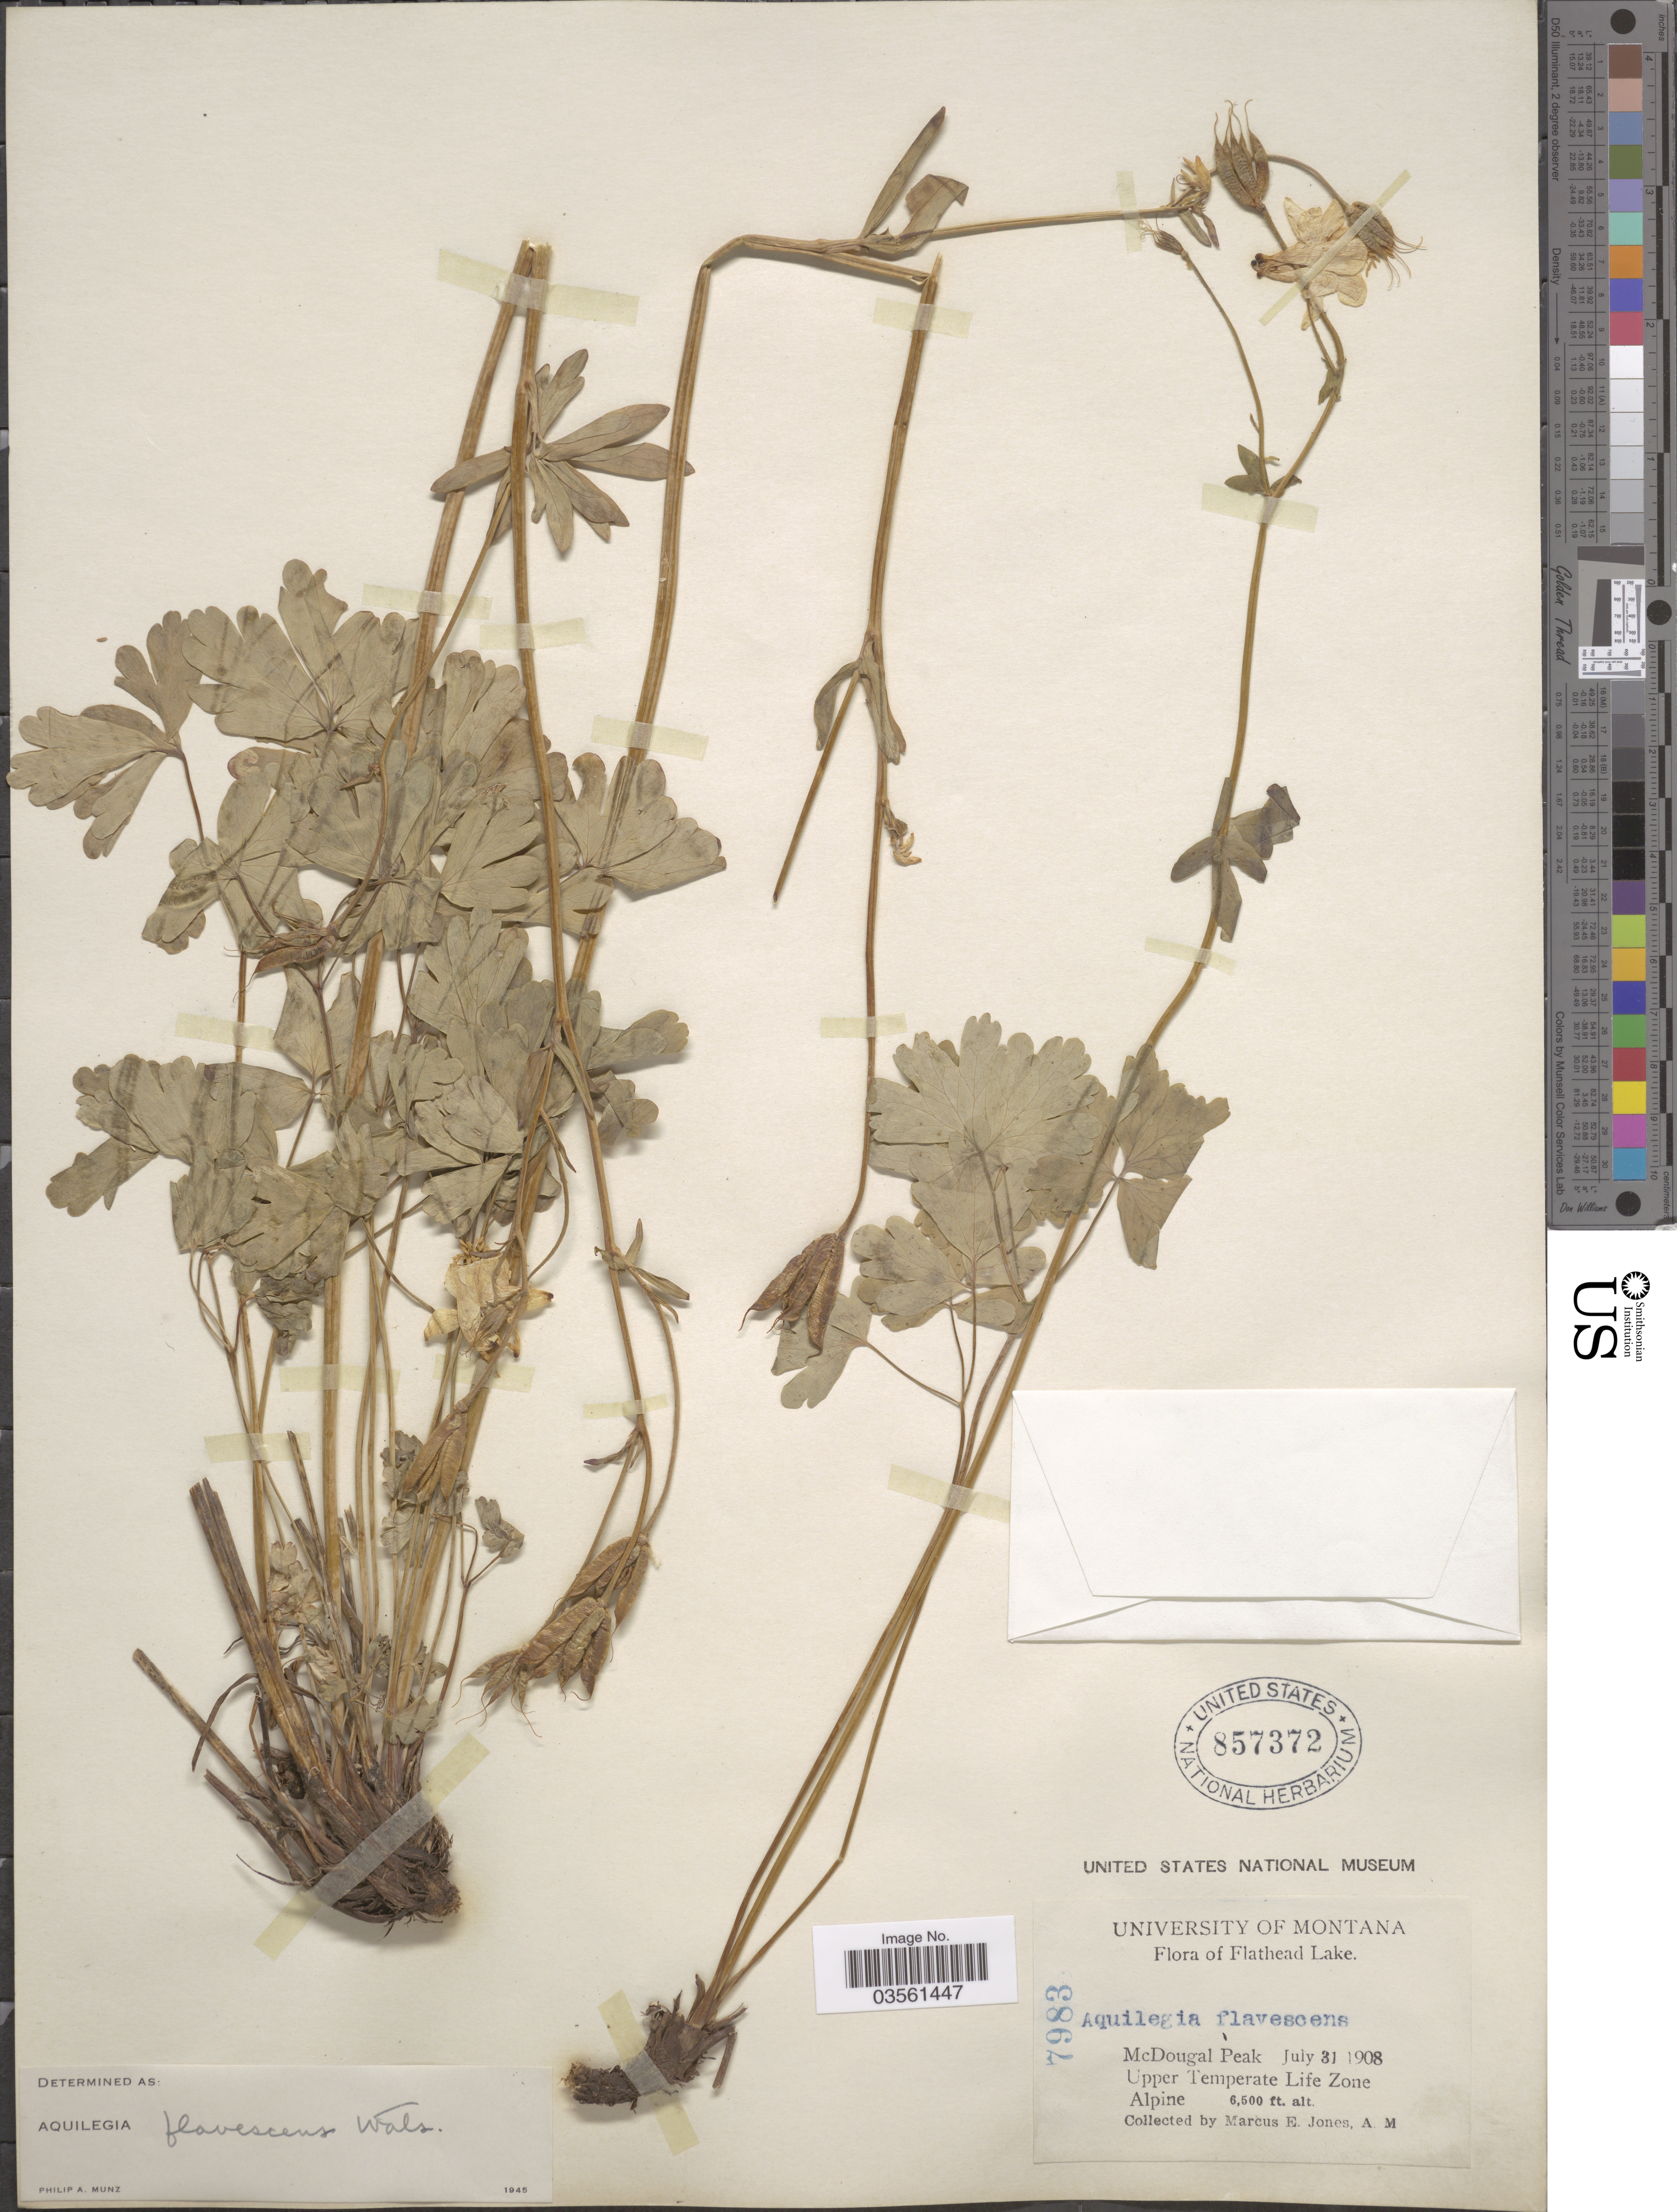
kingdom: Plantae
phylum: Tracheophyta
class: Magnoliopsida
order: Ranunculales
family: Ranunculaceae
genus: Aquilegia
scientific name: Aquilegia flavescens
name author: S. Watson in C. King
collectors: M. E. Jones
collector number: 7983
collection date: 1908-07-31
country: United States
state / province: Montana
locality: Flathead Lake. McDougal Peak. Upper Temperate Life Zone. Alpine.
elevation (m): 1981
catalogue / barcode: US 857372